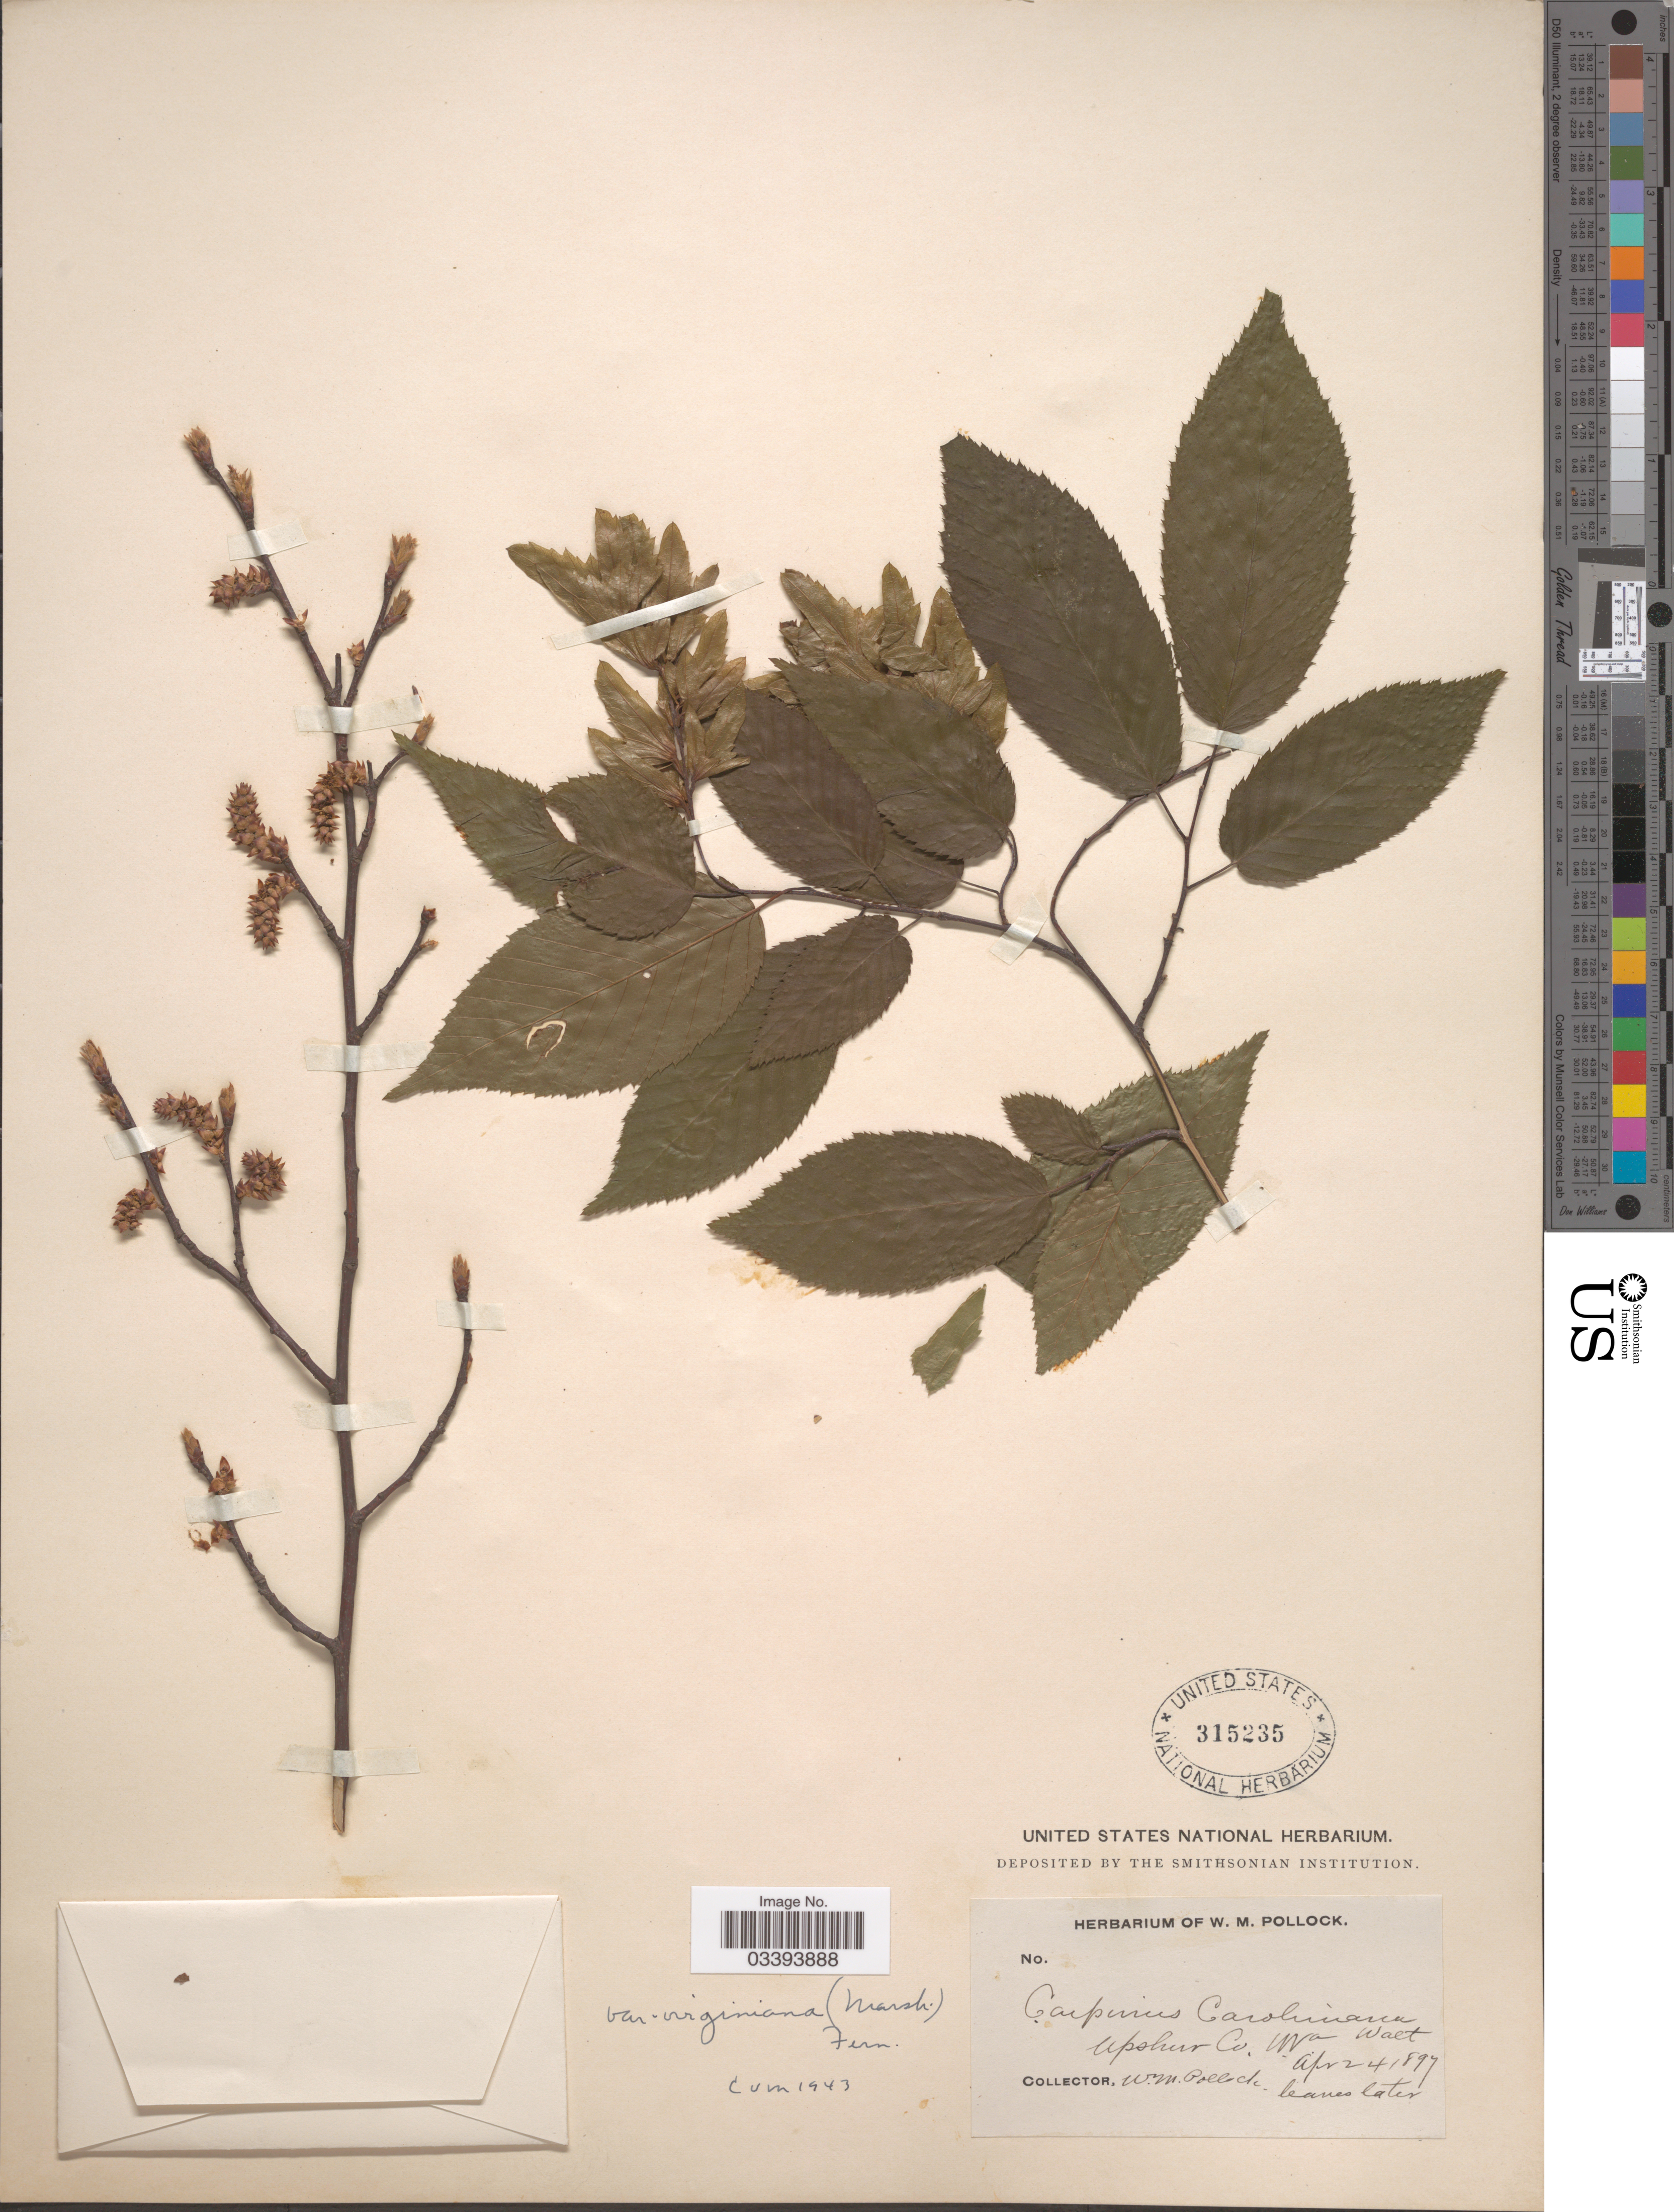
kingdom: Plantae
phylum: Tracheophyta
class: Magnoliopsida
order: Fagales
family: Betulaceae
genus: Carpinus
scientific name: Carpinus caroliniana subsp. virginiana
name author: (Marshall) Furlow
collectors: W. M. Pollock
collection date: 1897-04-24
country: United States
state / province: West Virginia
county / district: Upshur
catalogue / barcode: US 315235